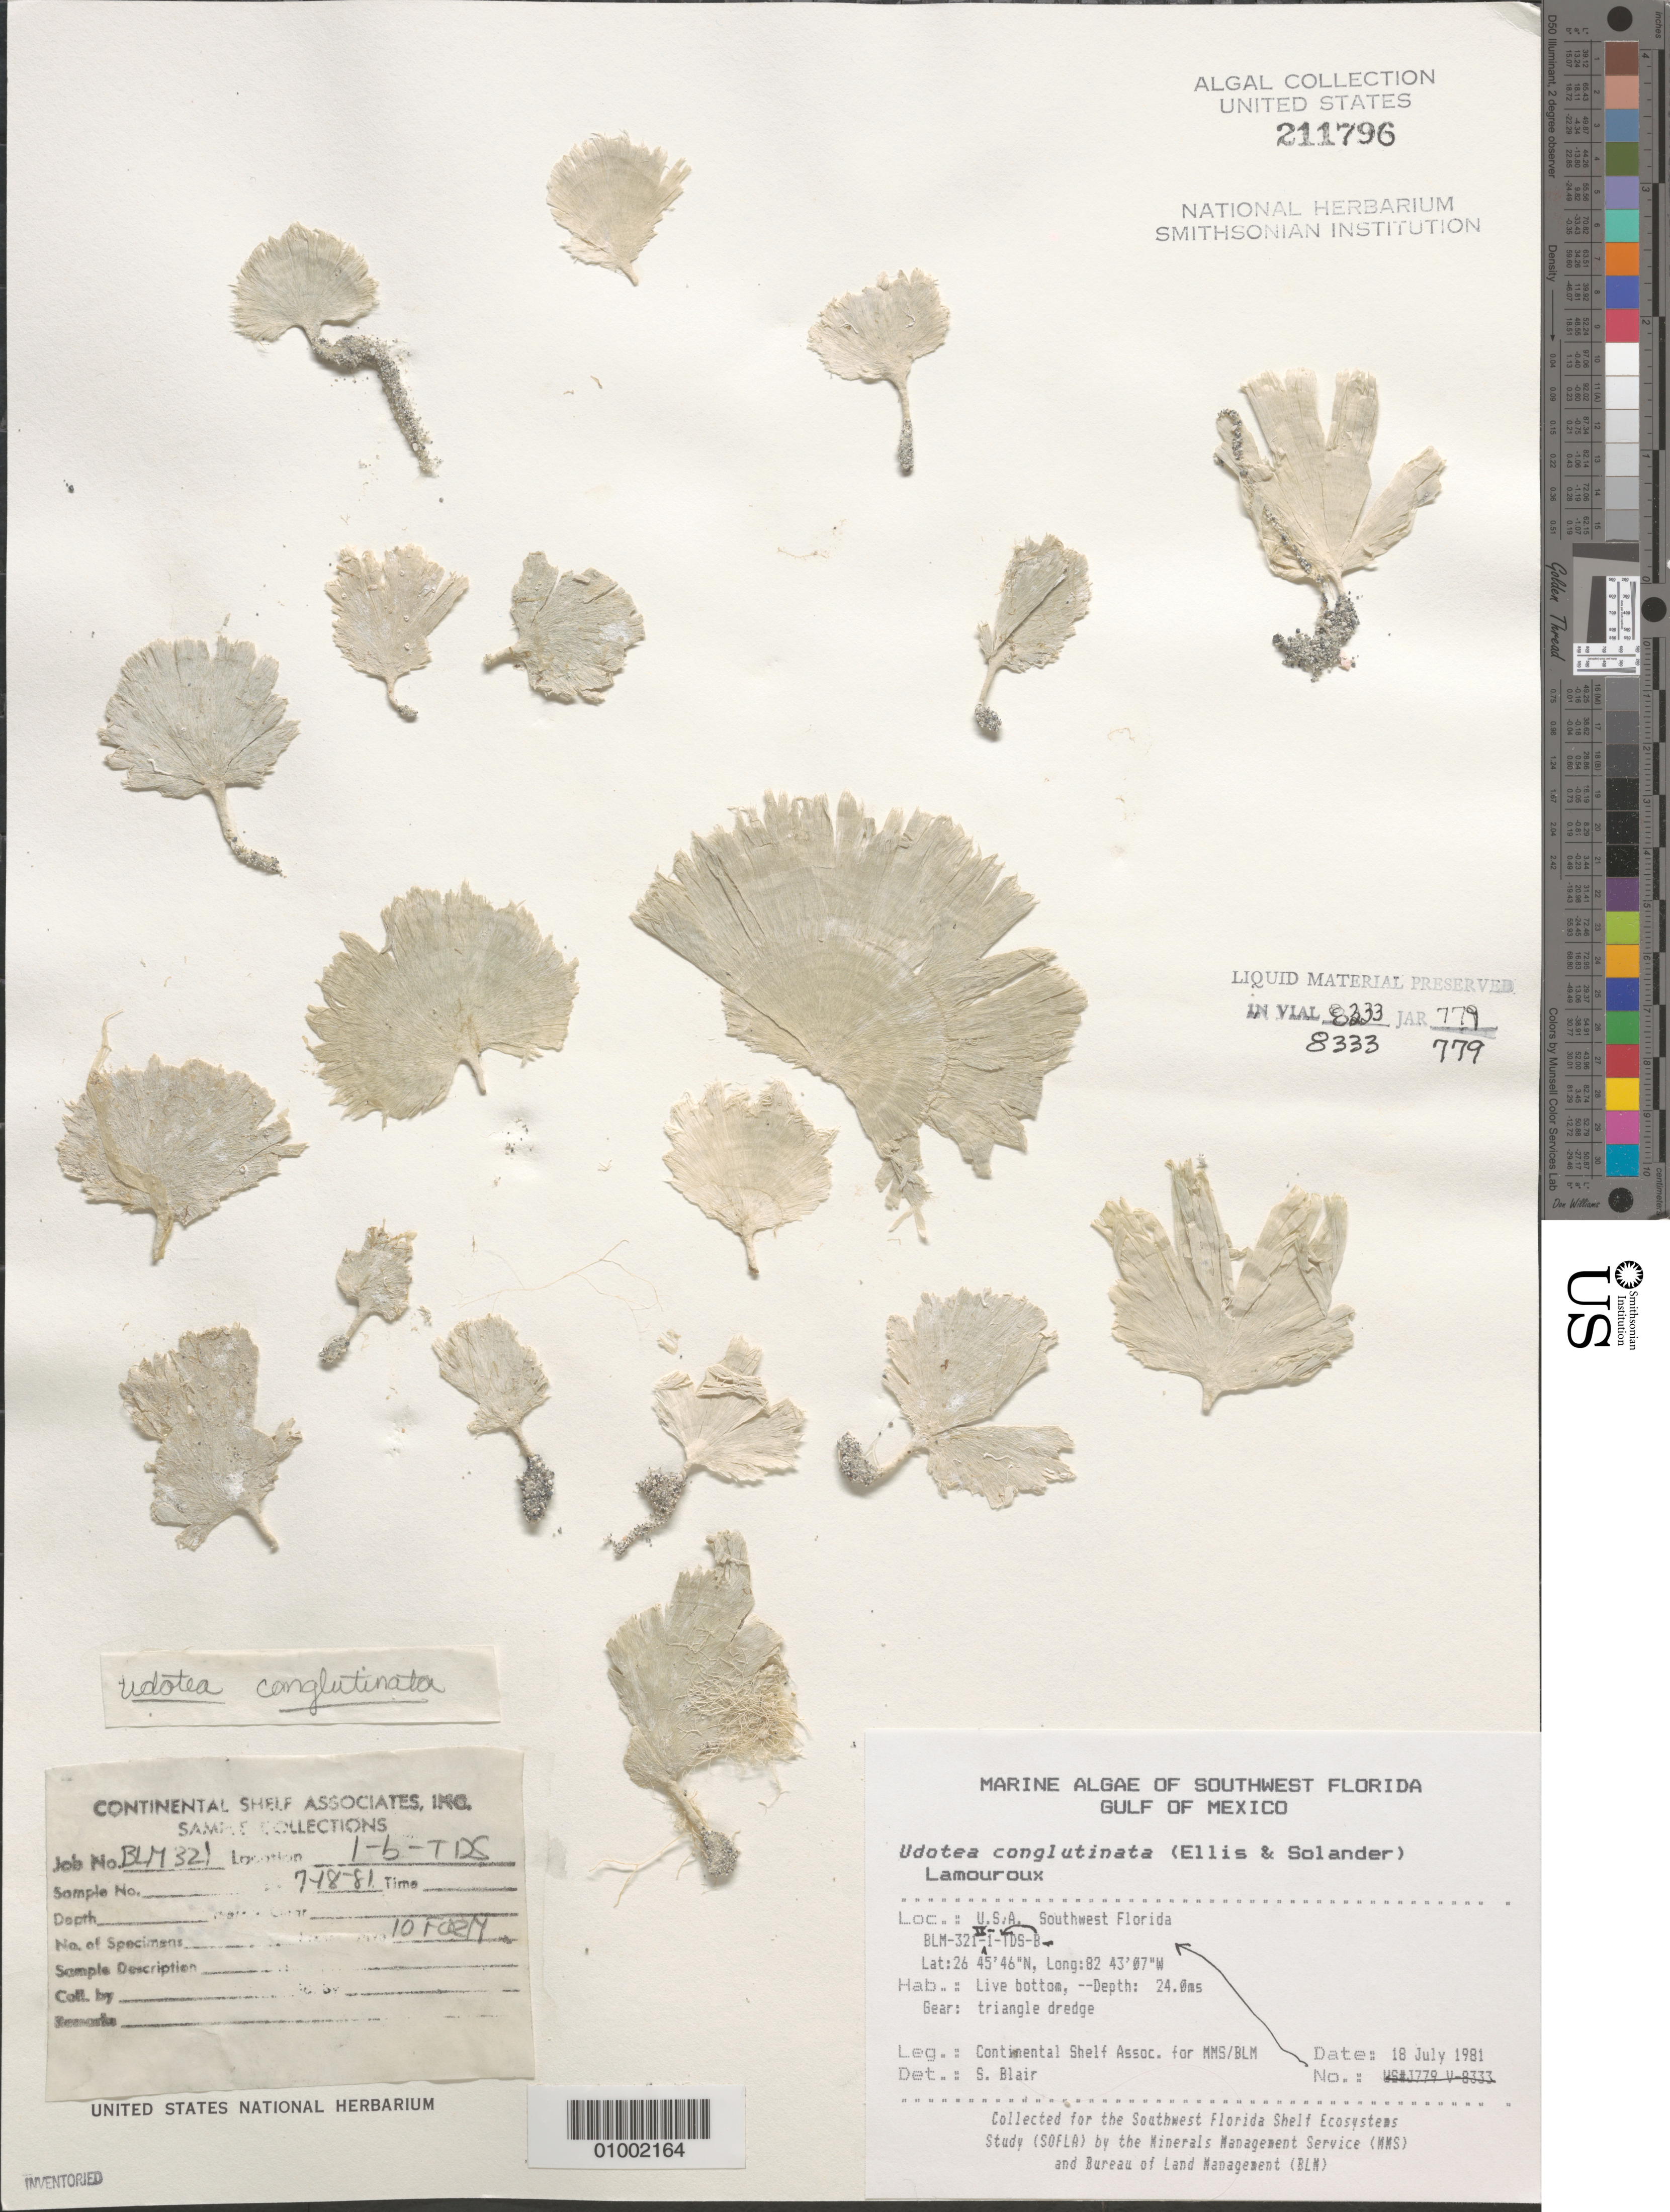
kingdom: Plantae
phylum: Chlorophyta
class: Ulvophyceae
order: Bryopsidales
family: Udoteaceae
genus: Udotea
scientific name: Udotea conglutinata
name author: (Ellis & Sol.) J.V.Lamouroux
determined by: Blair, S. M.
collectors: Continental Shelf Associates for the MMS/BLM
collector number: BLM-321-II-1-B-TDS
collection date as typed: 18 Jul 1981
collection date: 1981-07-18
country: United States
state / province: Florida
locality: Gulf of Mexico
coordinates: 26 45'46"N, 82 43'07"W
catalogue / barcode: US 211796